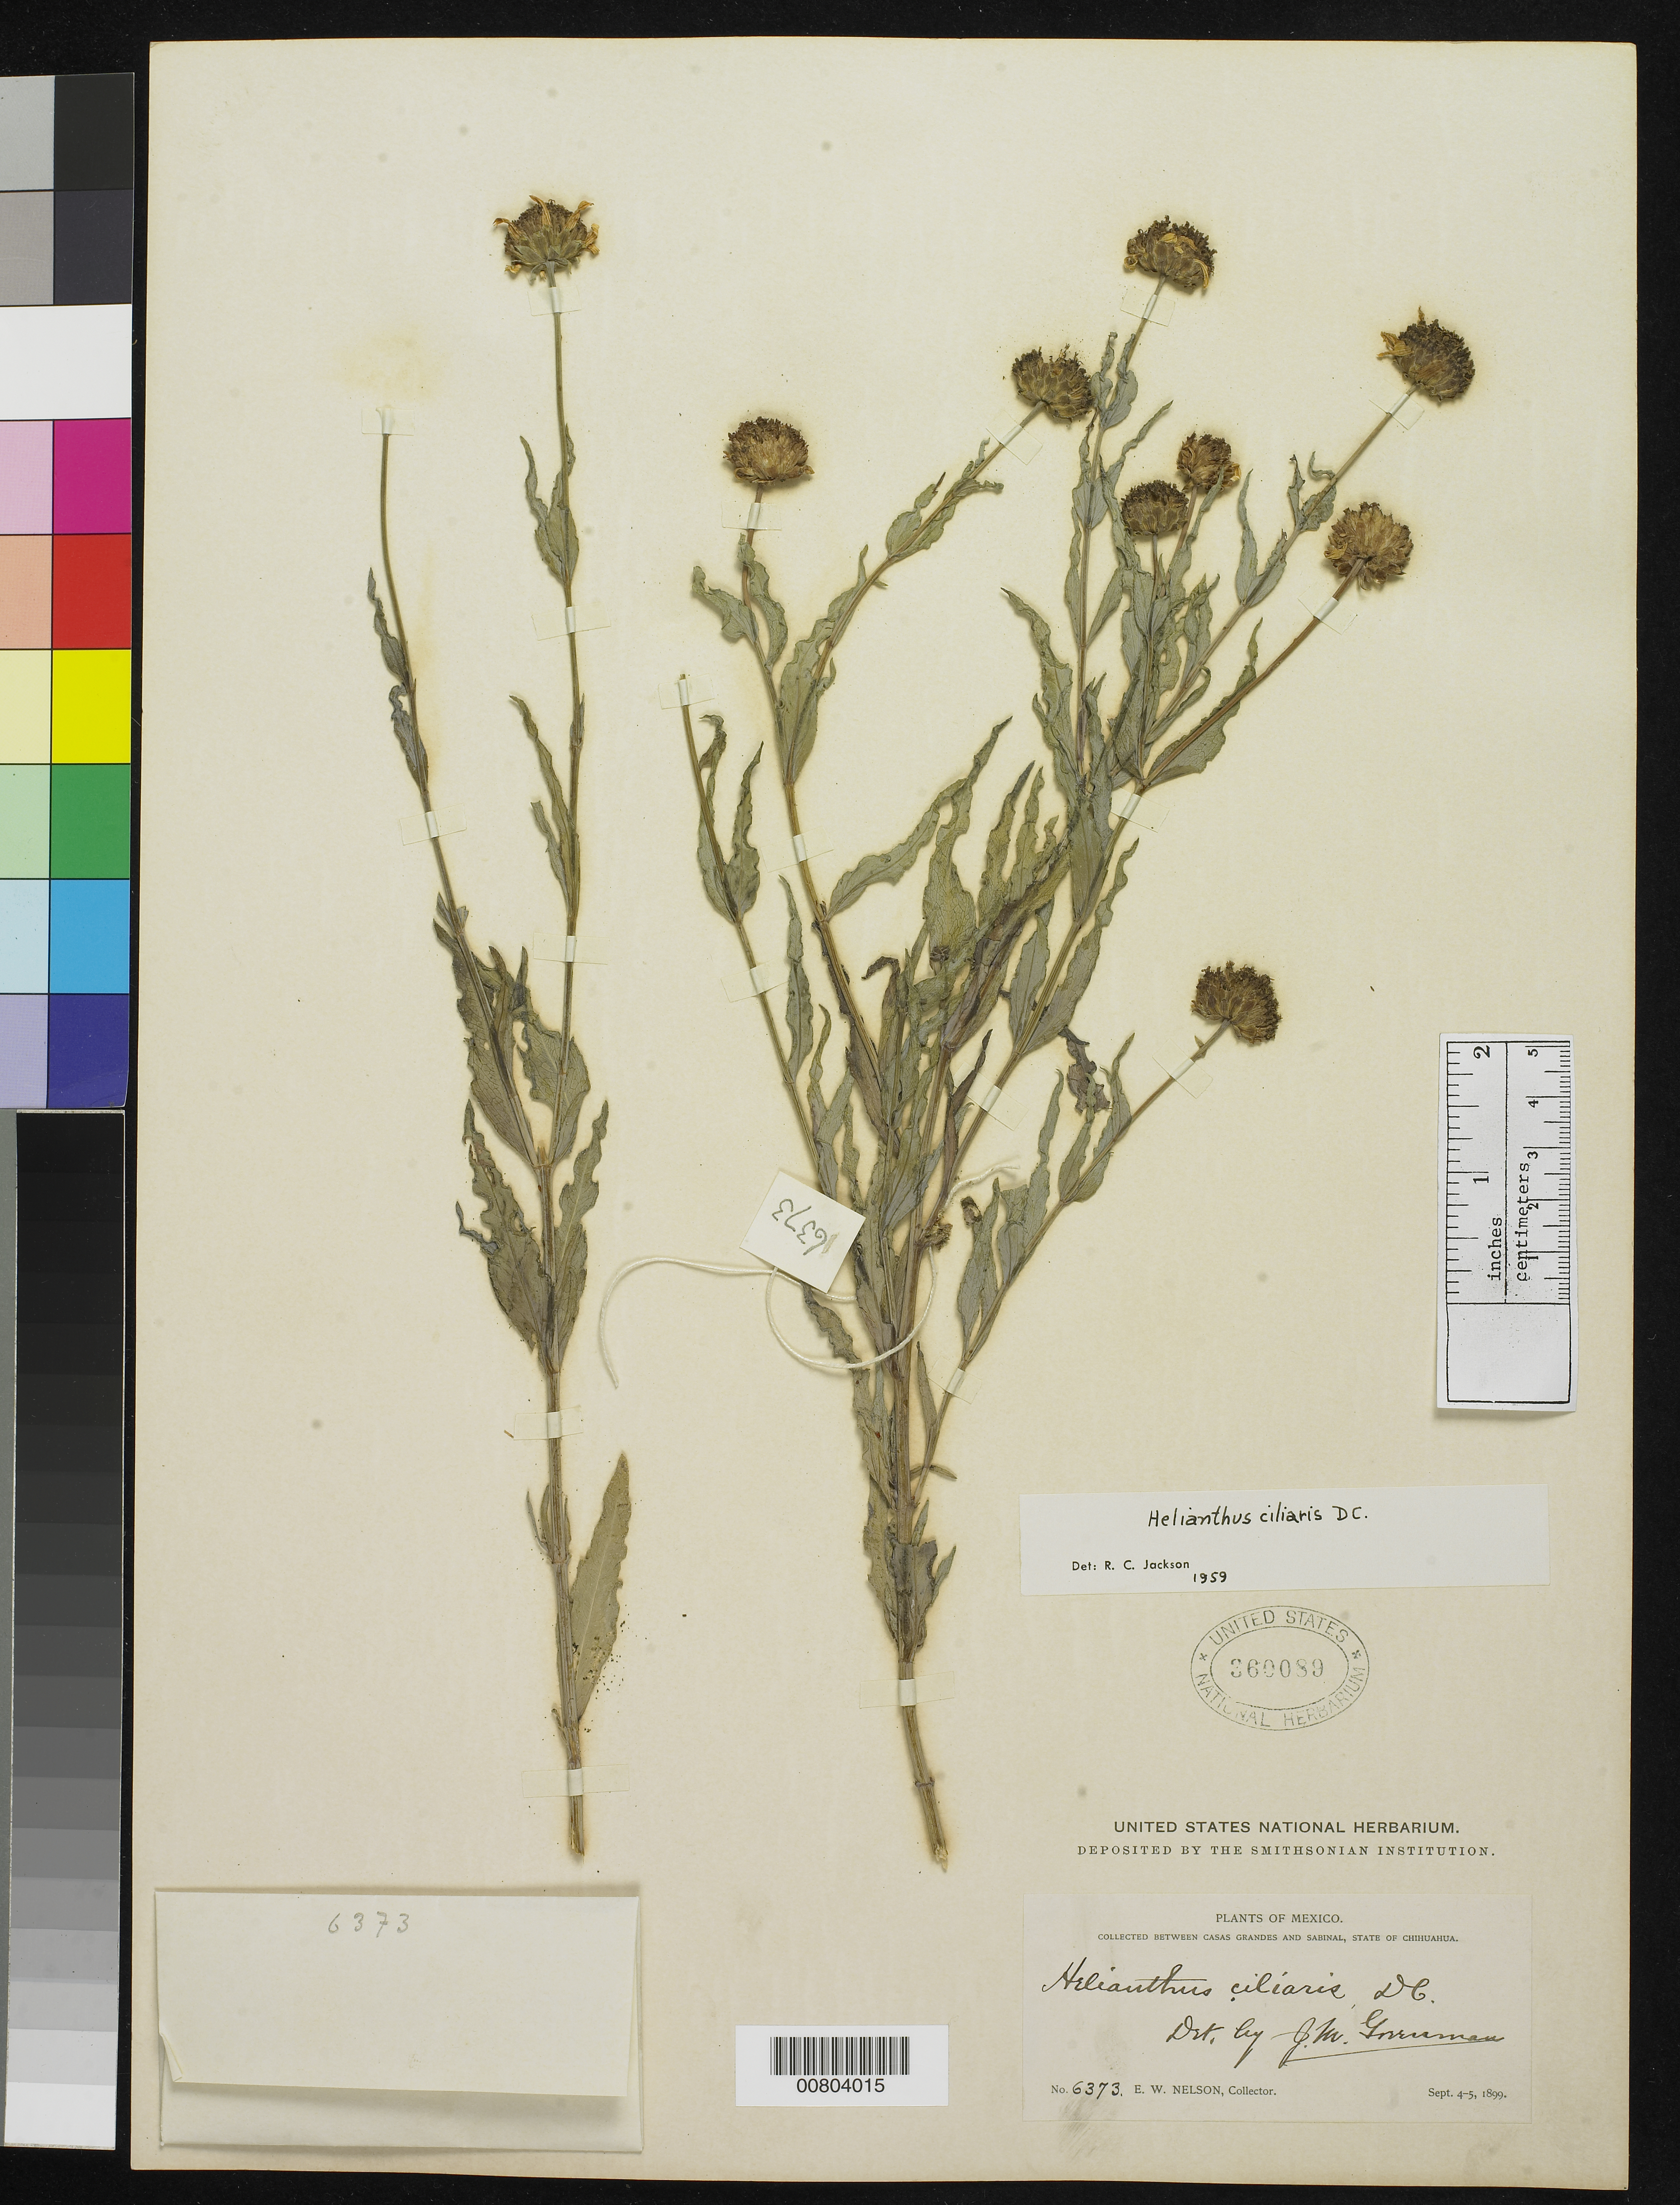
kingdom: Plantae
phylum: Tracheophyta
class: Magnoliopsida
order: Asterales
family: Asteraceae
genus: Helianthus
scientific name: Helianthus ciliaris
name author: DC.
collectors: E. W. Nelson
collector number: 6373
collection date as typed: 04 Sep 1899 to 05 Sep 1899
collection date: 1899-09-04/1899-09-05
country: Mexico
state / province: Chihuahua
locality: Between Casas Grandes and Sabinal, Chihuahua.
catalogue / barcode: US 360089